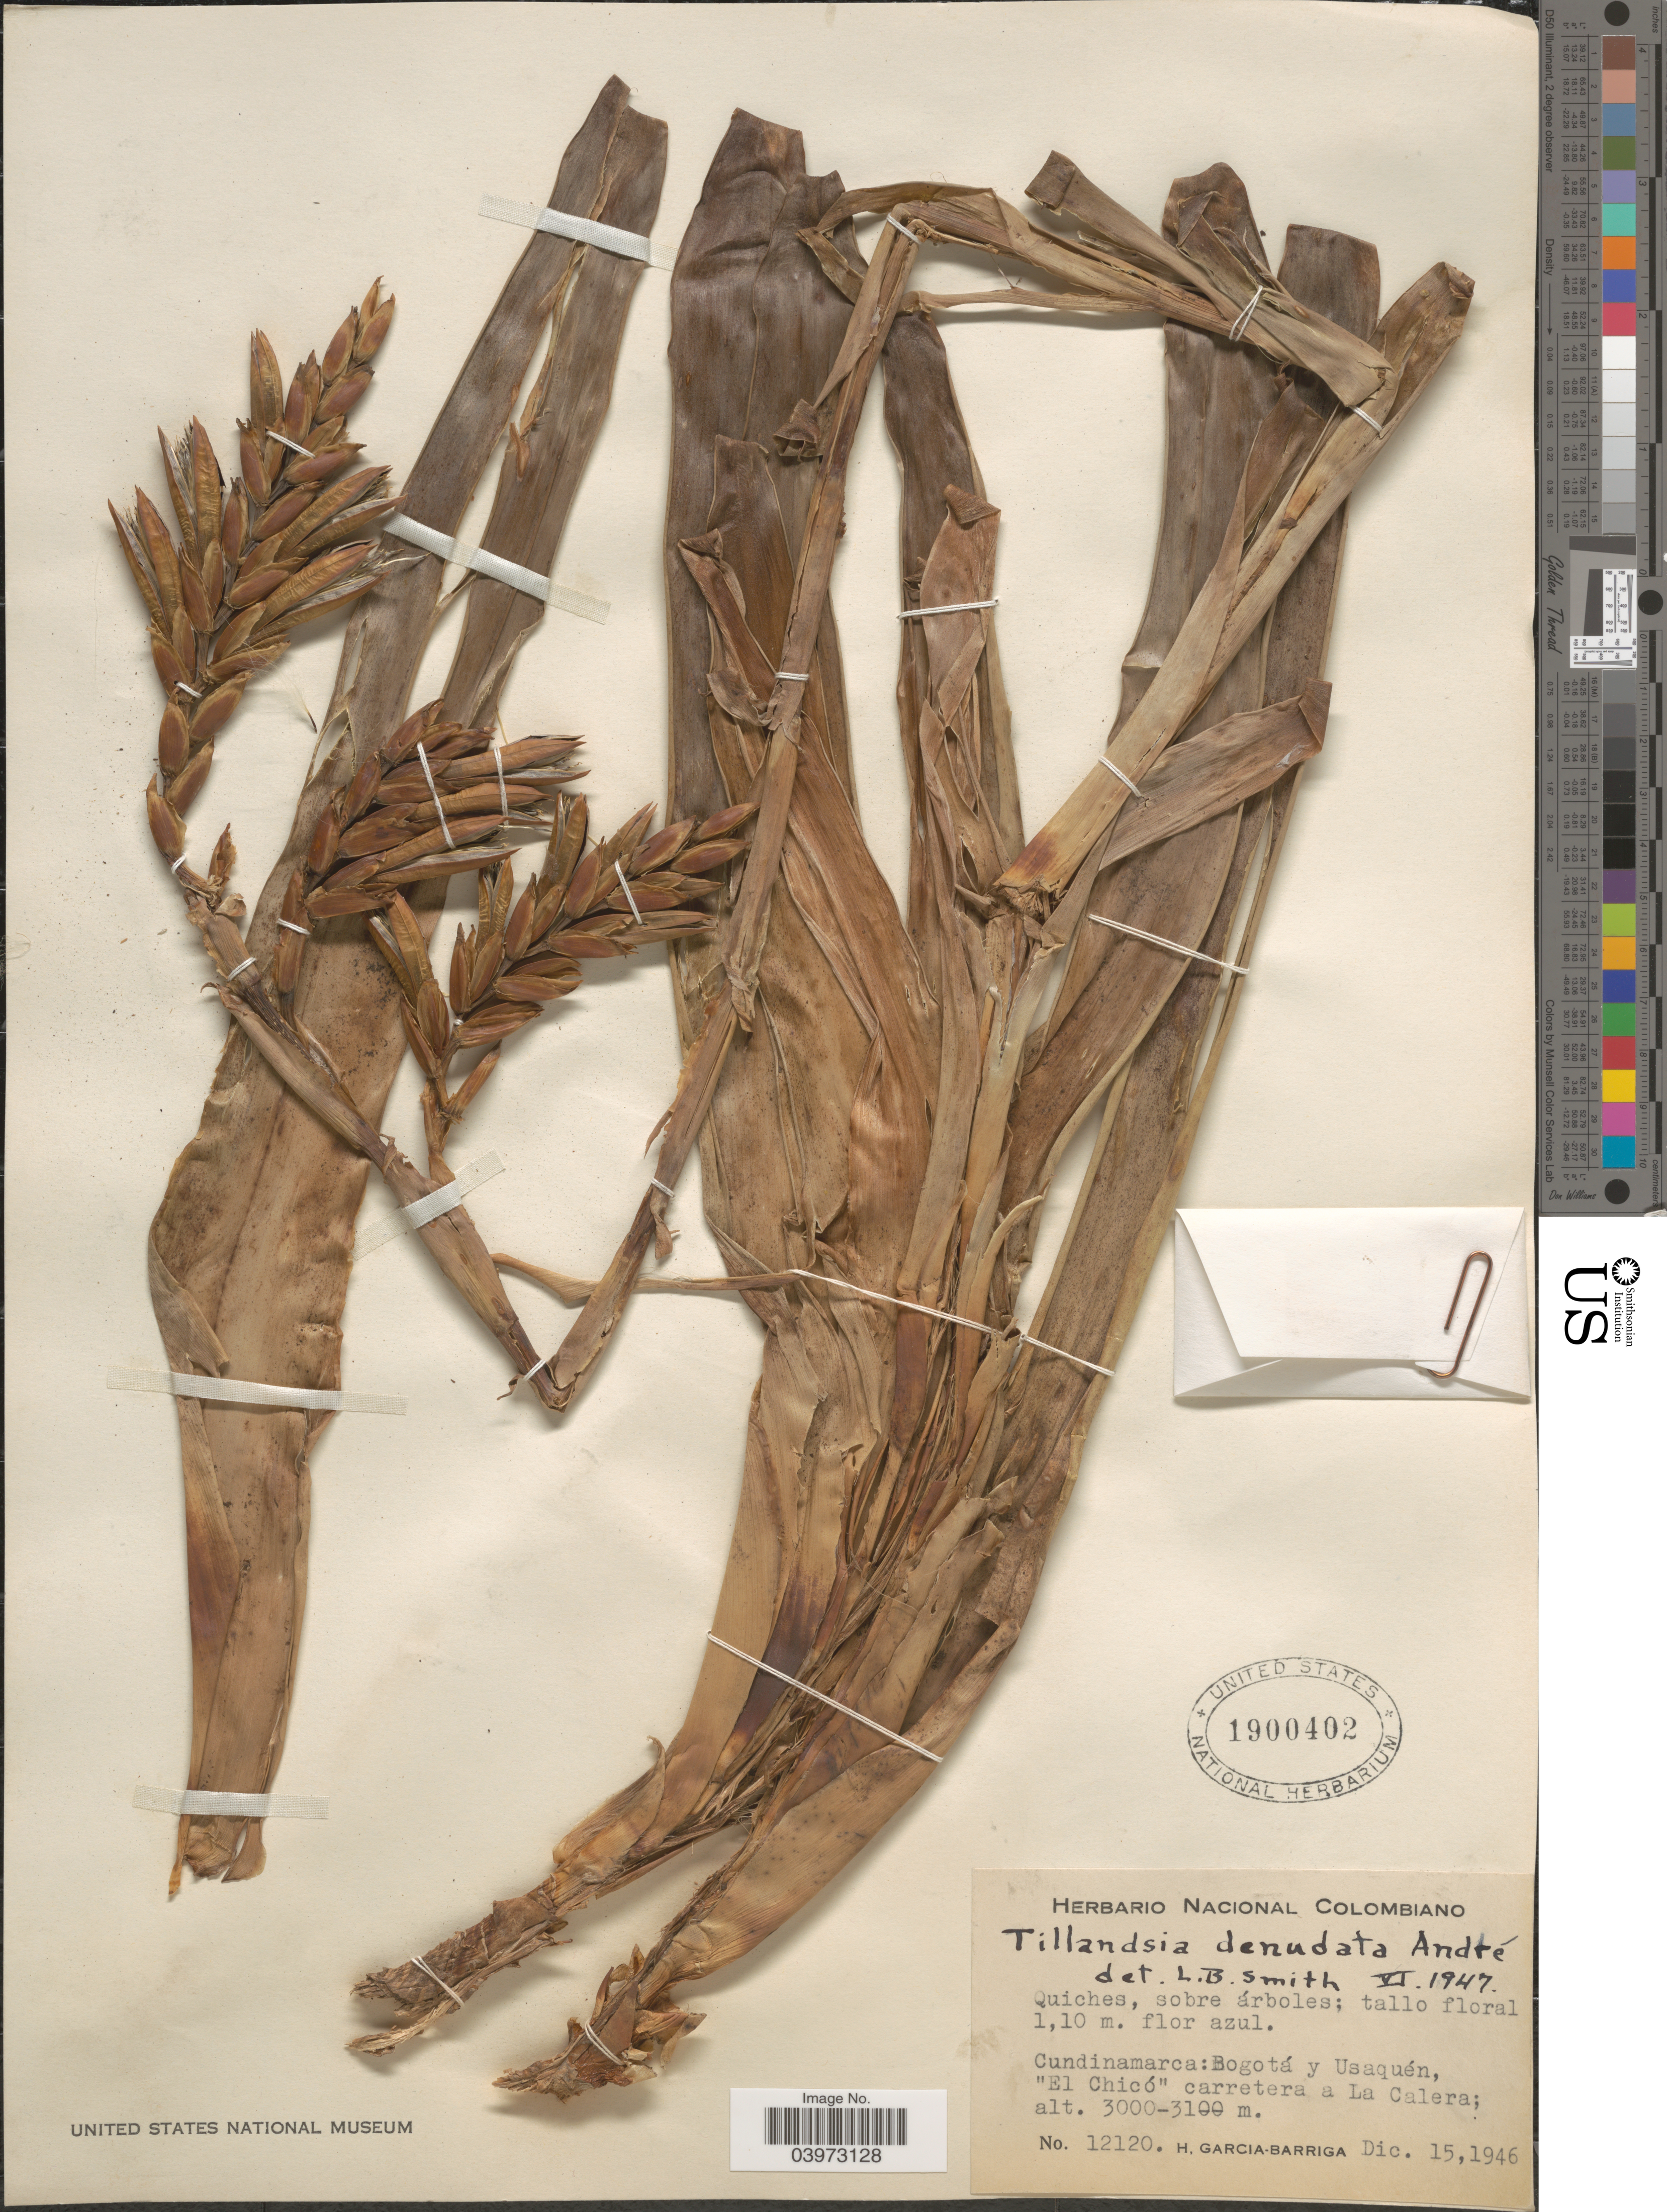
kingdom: Plantae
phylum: Tracheophyta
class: Liliopsida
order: Poales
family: Bromeliaceae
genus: Tillandsia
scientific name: Tillandsia denudata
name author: André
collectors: H. García Barriga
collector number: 12120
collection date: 1946-12-15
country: Colombia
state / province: Cundinamarca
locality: Bogotá y Usaquén, "El Chico" carretera a La Calera.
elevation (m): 3000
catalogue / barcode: US 1900402